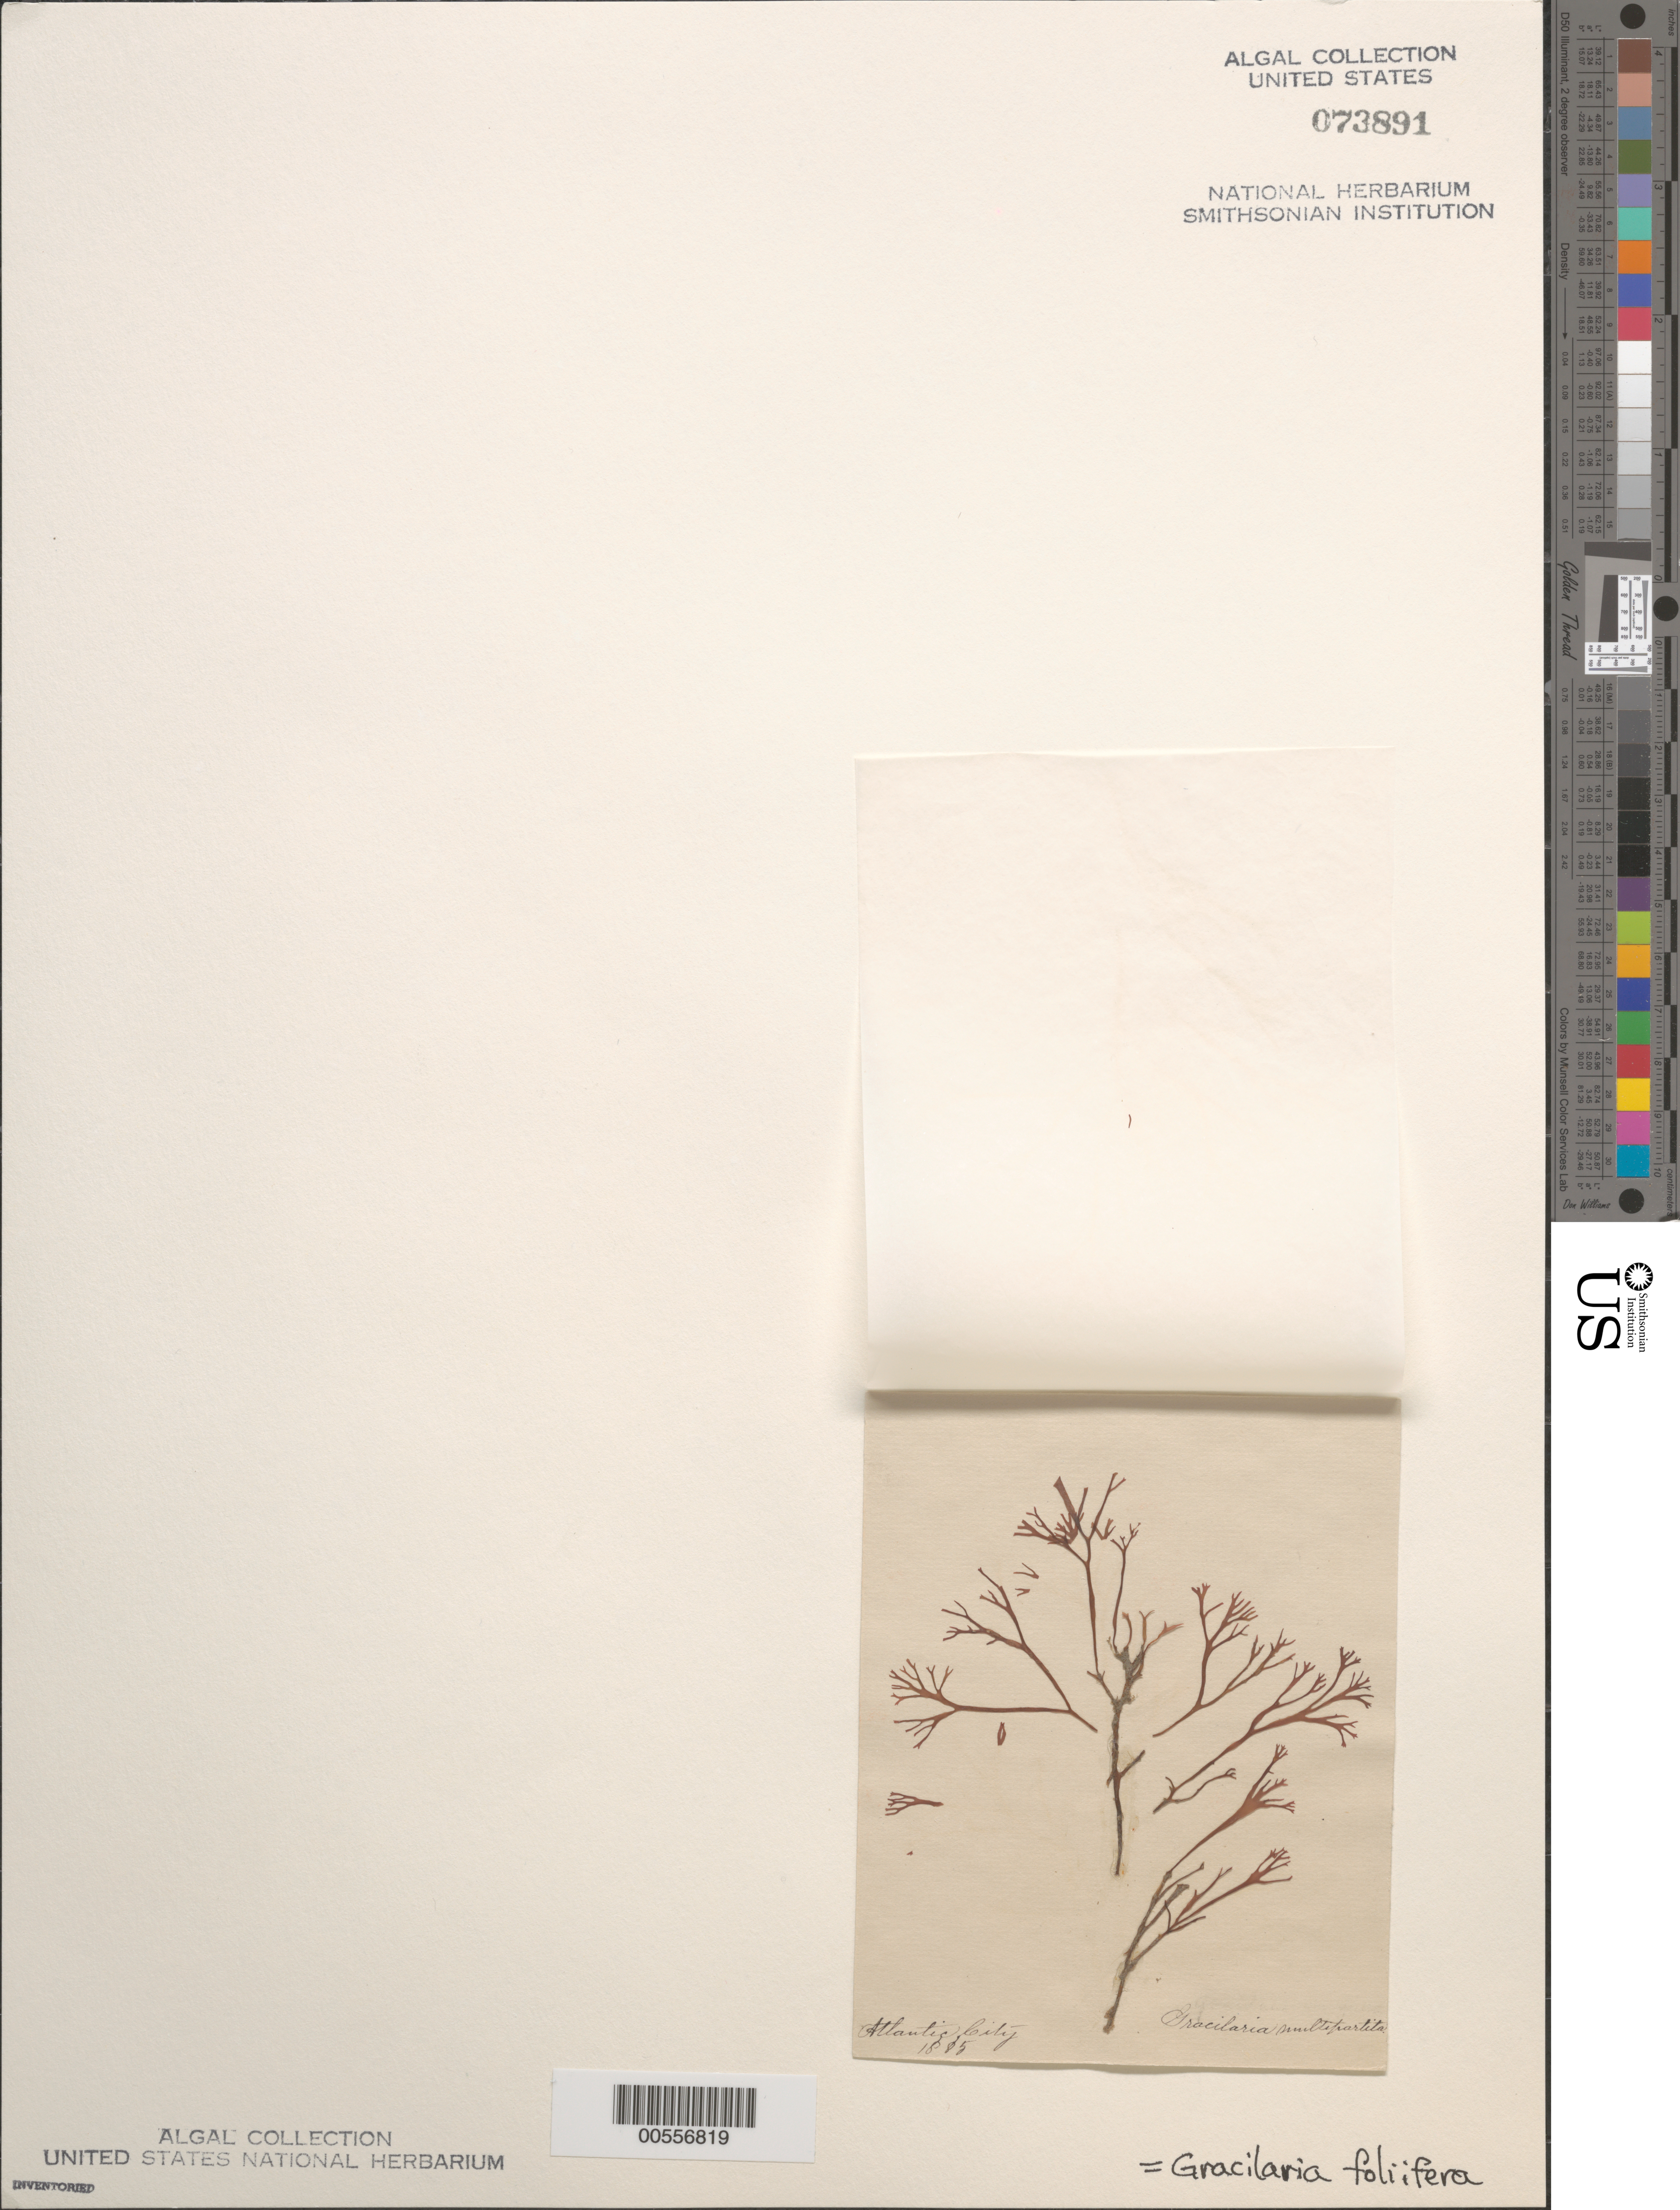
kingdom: Plantae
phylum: Rhodophyta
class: Florideophyceae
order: Gracilariales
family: Gracilariaceae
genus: Gracilaria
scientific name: Gracilaria foliifera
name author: (Forssk.) Børgesen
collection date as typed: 1885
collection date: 1885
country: United States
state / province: New Jersey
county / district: Atlantic County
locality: Atlantic City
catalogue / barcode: US 73891